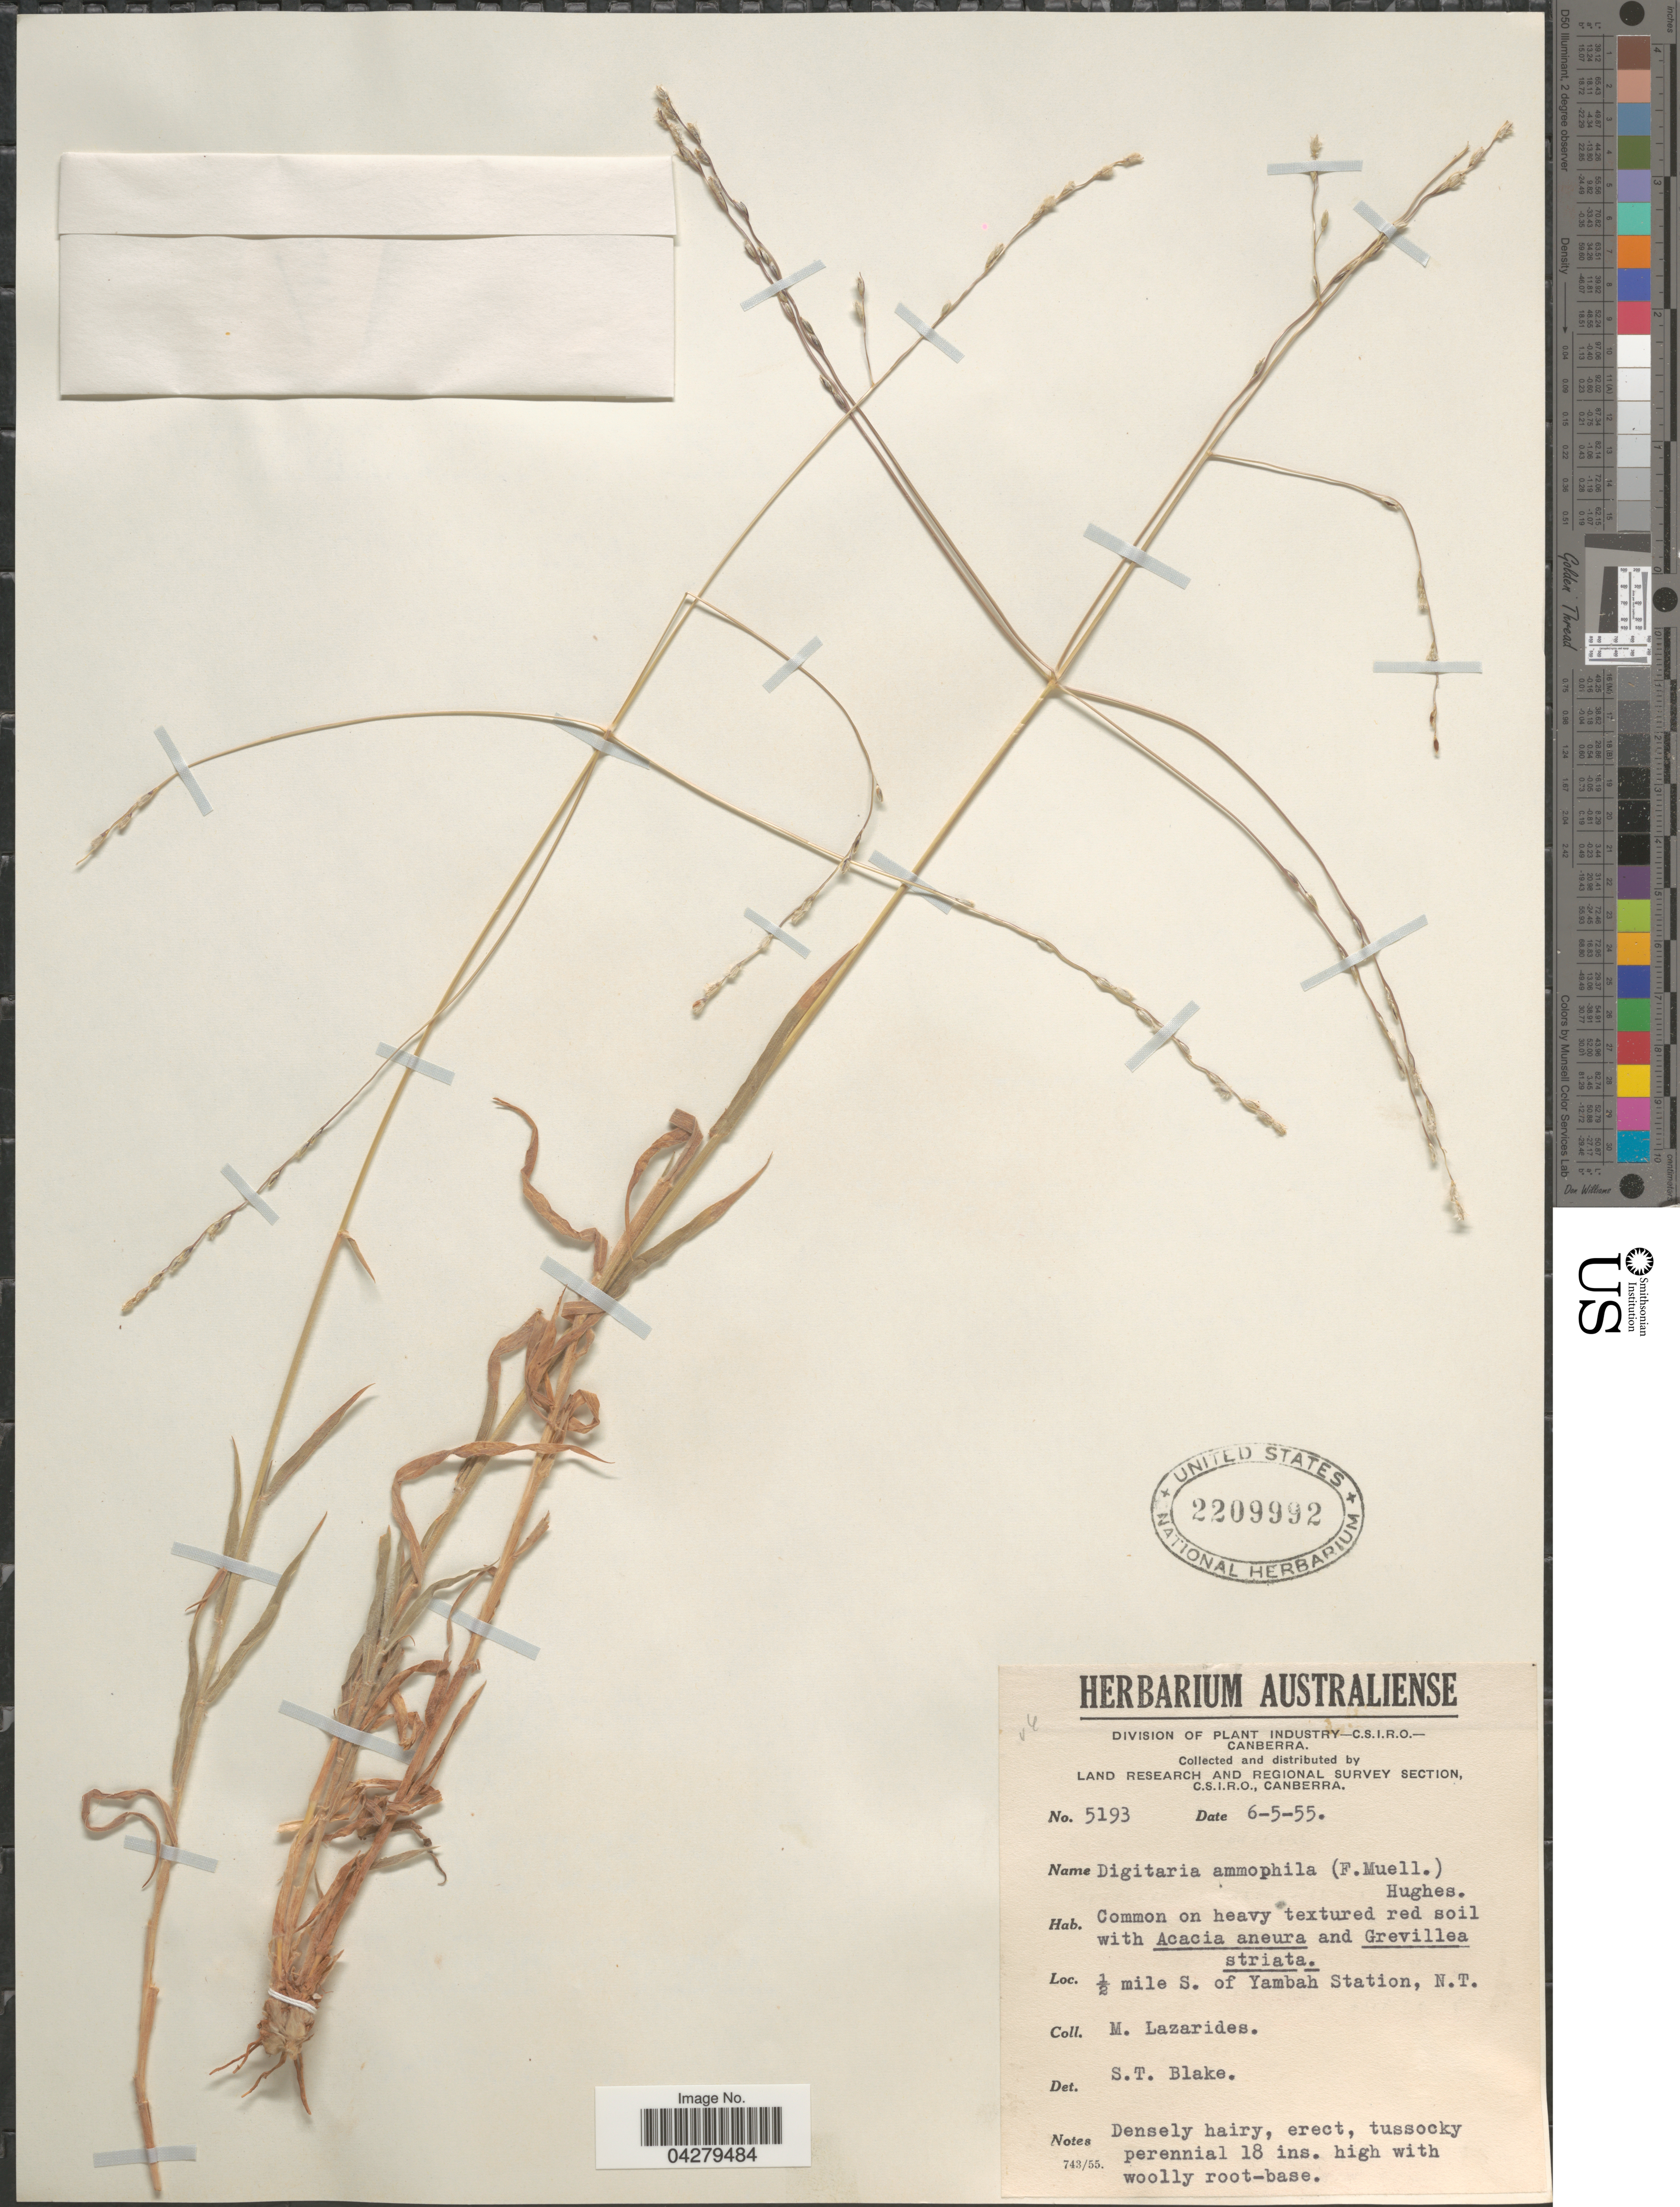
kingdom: Plantae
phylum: Tracheophyta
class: Liliopsida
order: Poales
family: Poaceae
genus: Digitaria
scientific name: Digitaria ammophila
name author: (F. Muell.) Hughes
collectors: M. Lazarides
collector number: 5193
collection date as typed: Transcribed d/m/y: 6/5/55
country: Australia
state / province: Northern Territory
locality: Land Research an Regional Survey Section, C.S.I.R.O. ½ mile S. of Yambah Station.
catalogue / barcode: US 2209992